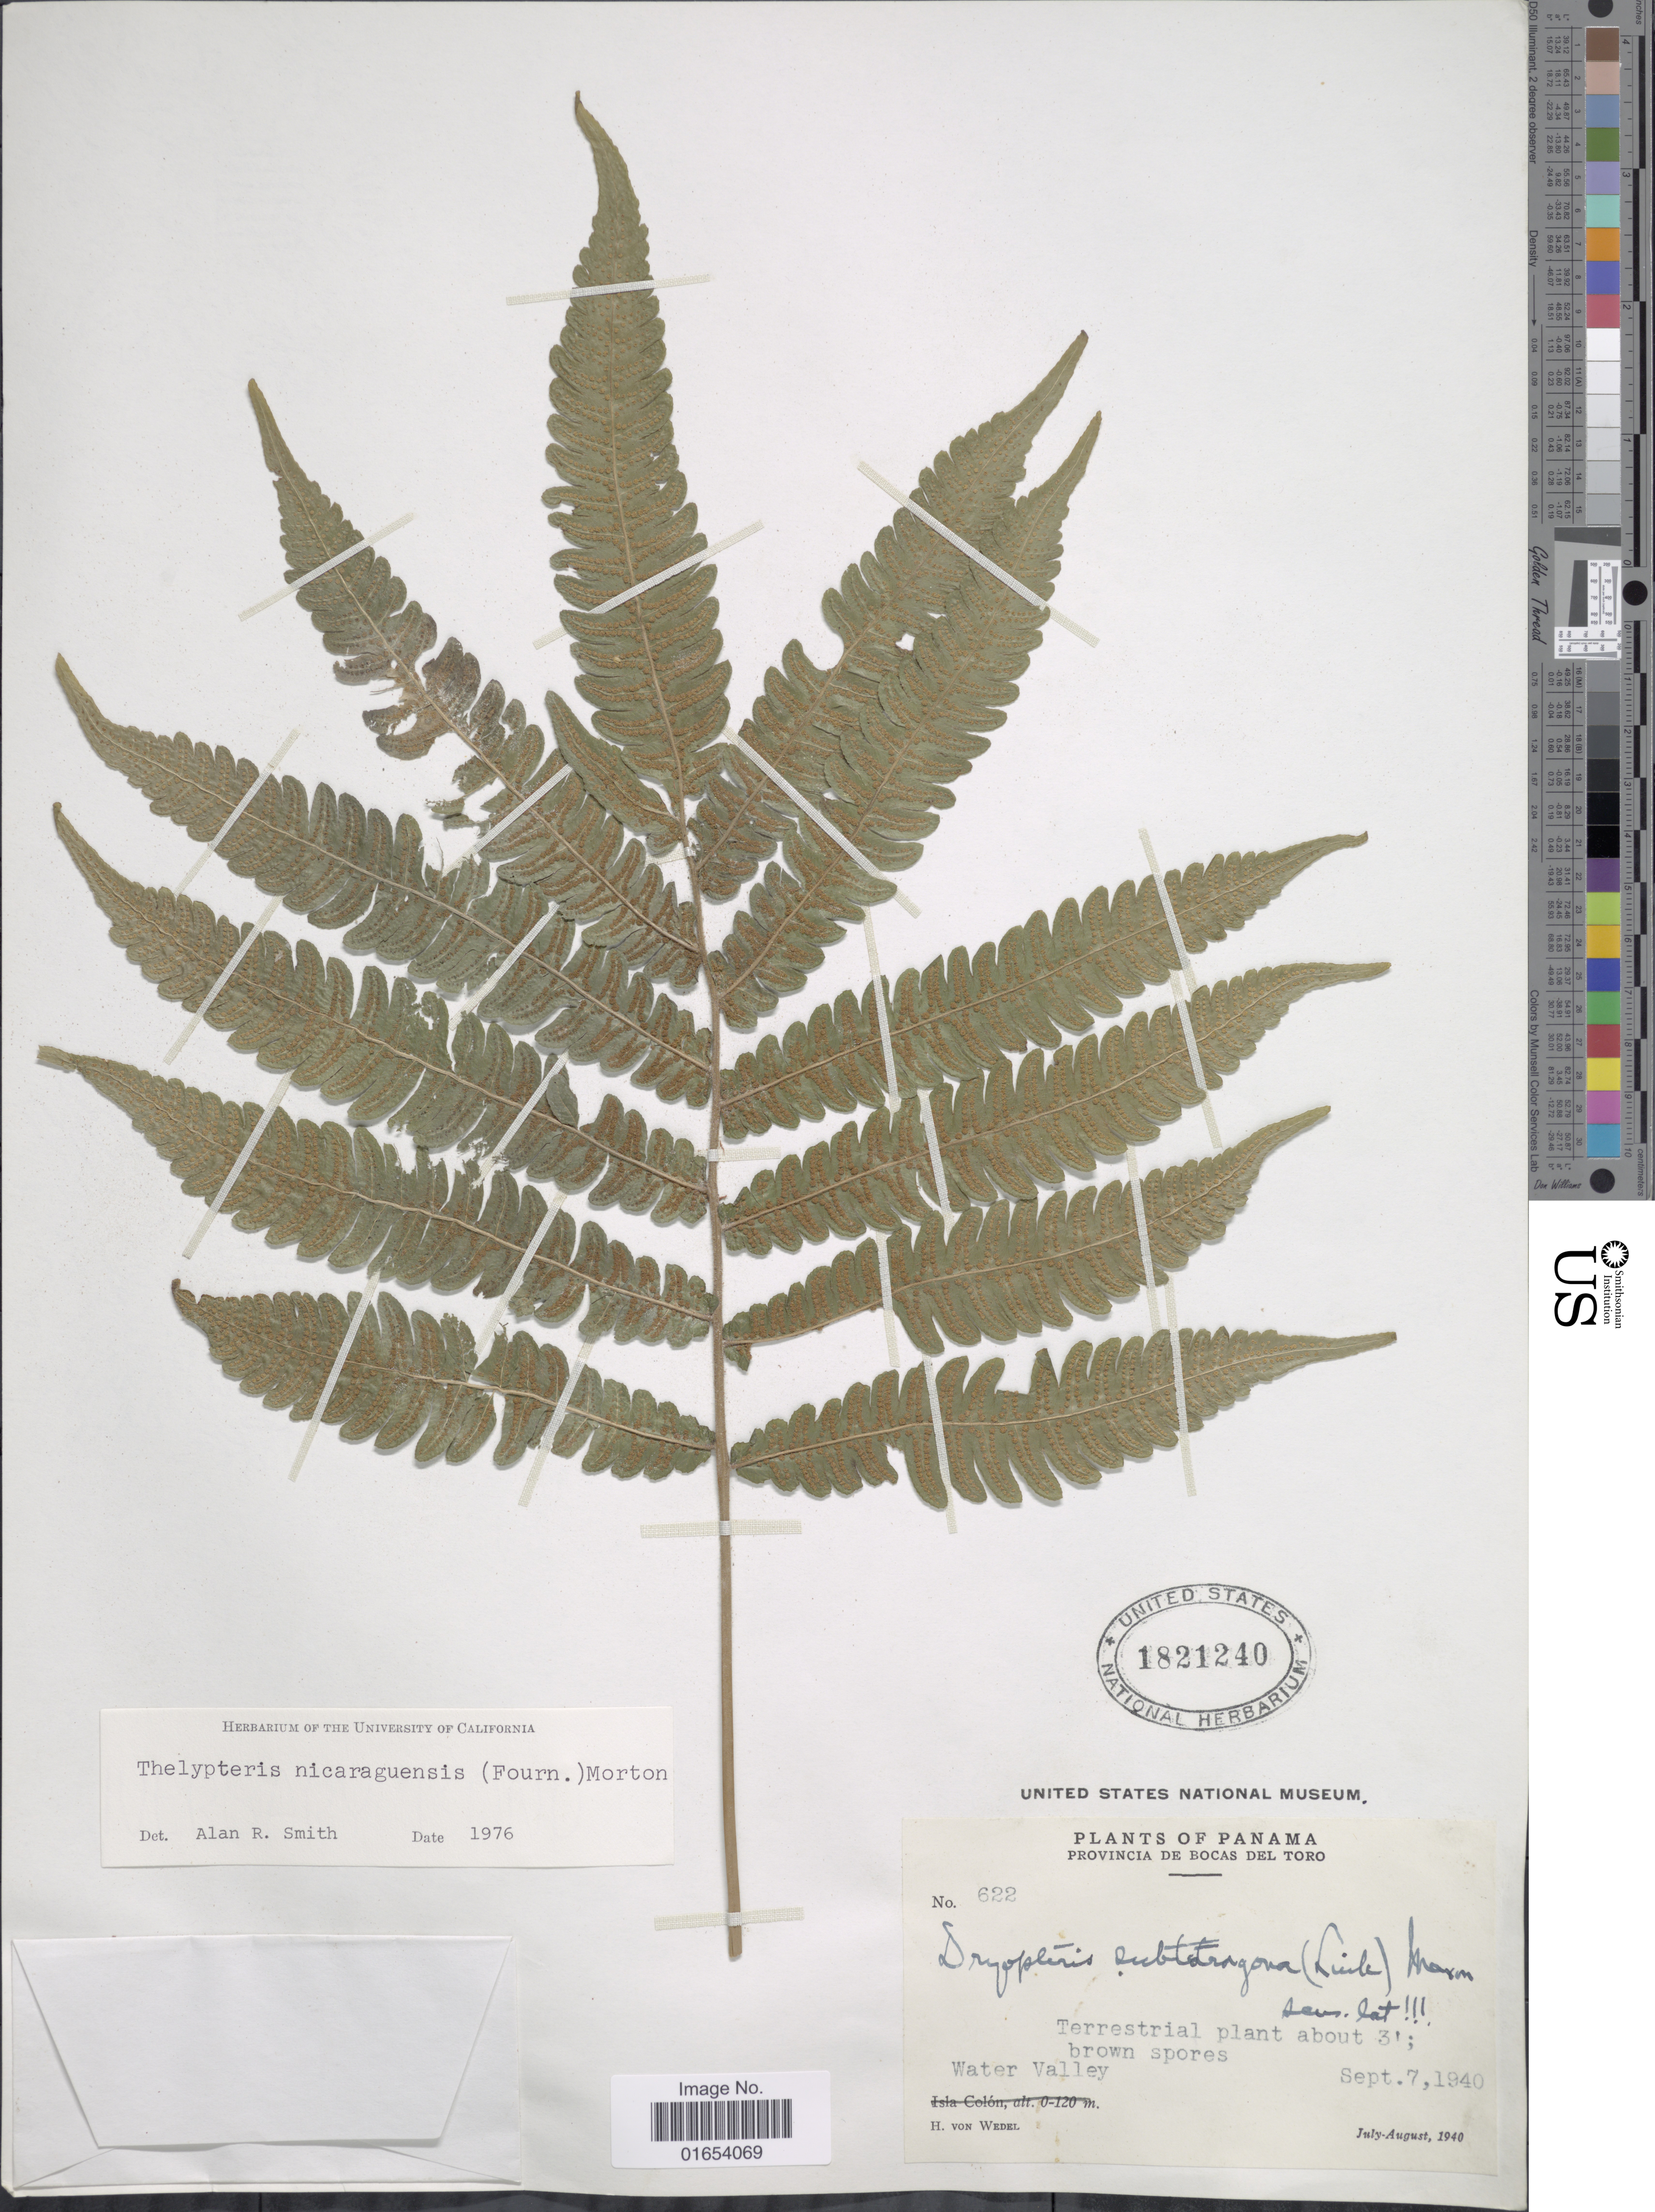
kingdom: Plantae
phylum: Tracheophyta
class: Polypodiopsida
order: Polypodiales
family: Thelypteridaceae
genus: Goniopteris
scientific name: Goniopteris nicaraguensis (C. Chr.) comb. nov., ined 2015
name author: (C. Chr.)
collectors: H. von Wedel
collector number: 622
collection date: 1940-09-07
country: Panama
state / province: Bocas del Toro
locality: Panama, Provincia de Bocas Del Toro, Water Valley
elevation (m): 1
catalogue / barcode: US 1821240